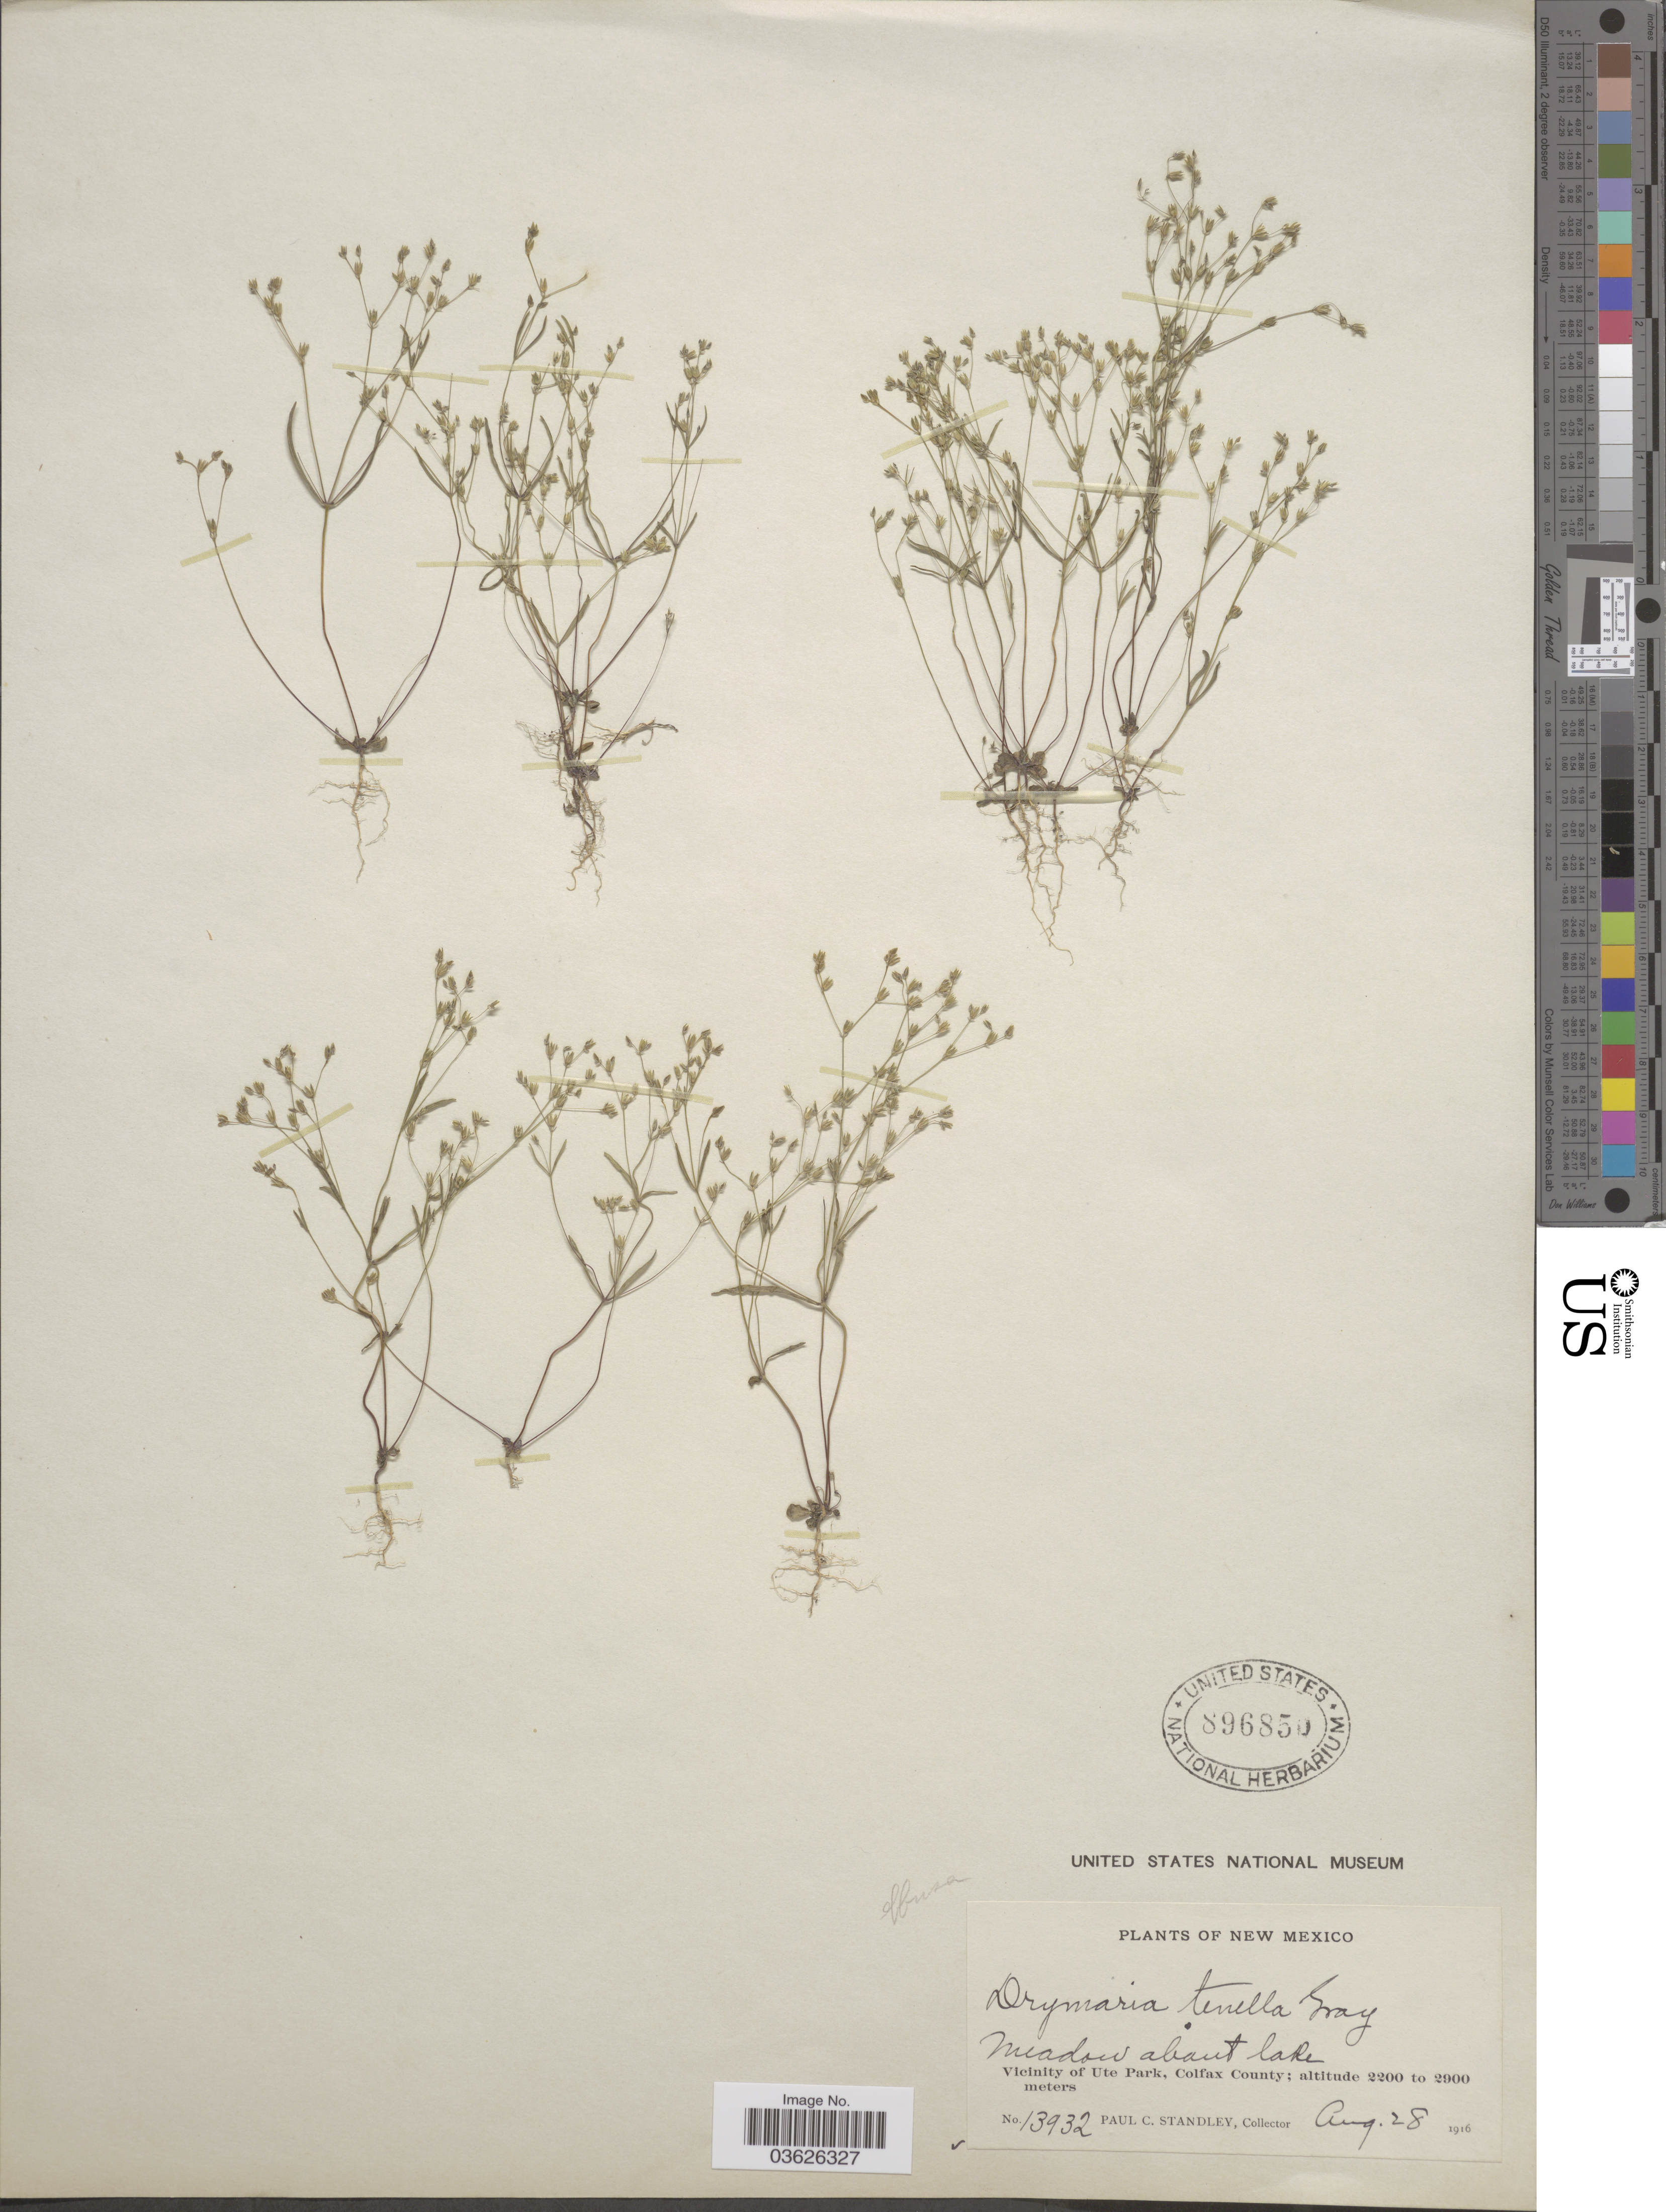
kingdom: Plantae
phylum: Tracheophyta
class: Magnoliopsida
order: Caryophyllales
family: Caryophyllaceae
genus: Drymaria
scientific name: Drymaria tenella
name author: A. Gray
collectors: P. C. Standley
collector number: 13932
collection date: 1916-08-28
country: United States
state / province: New Mexico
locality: Meadow about lake. Vicinity of Ute Park, Colfax County.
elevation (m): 2200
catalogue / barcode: US 896850